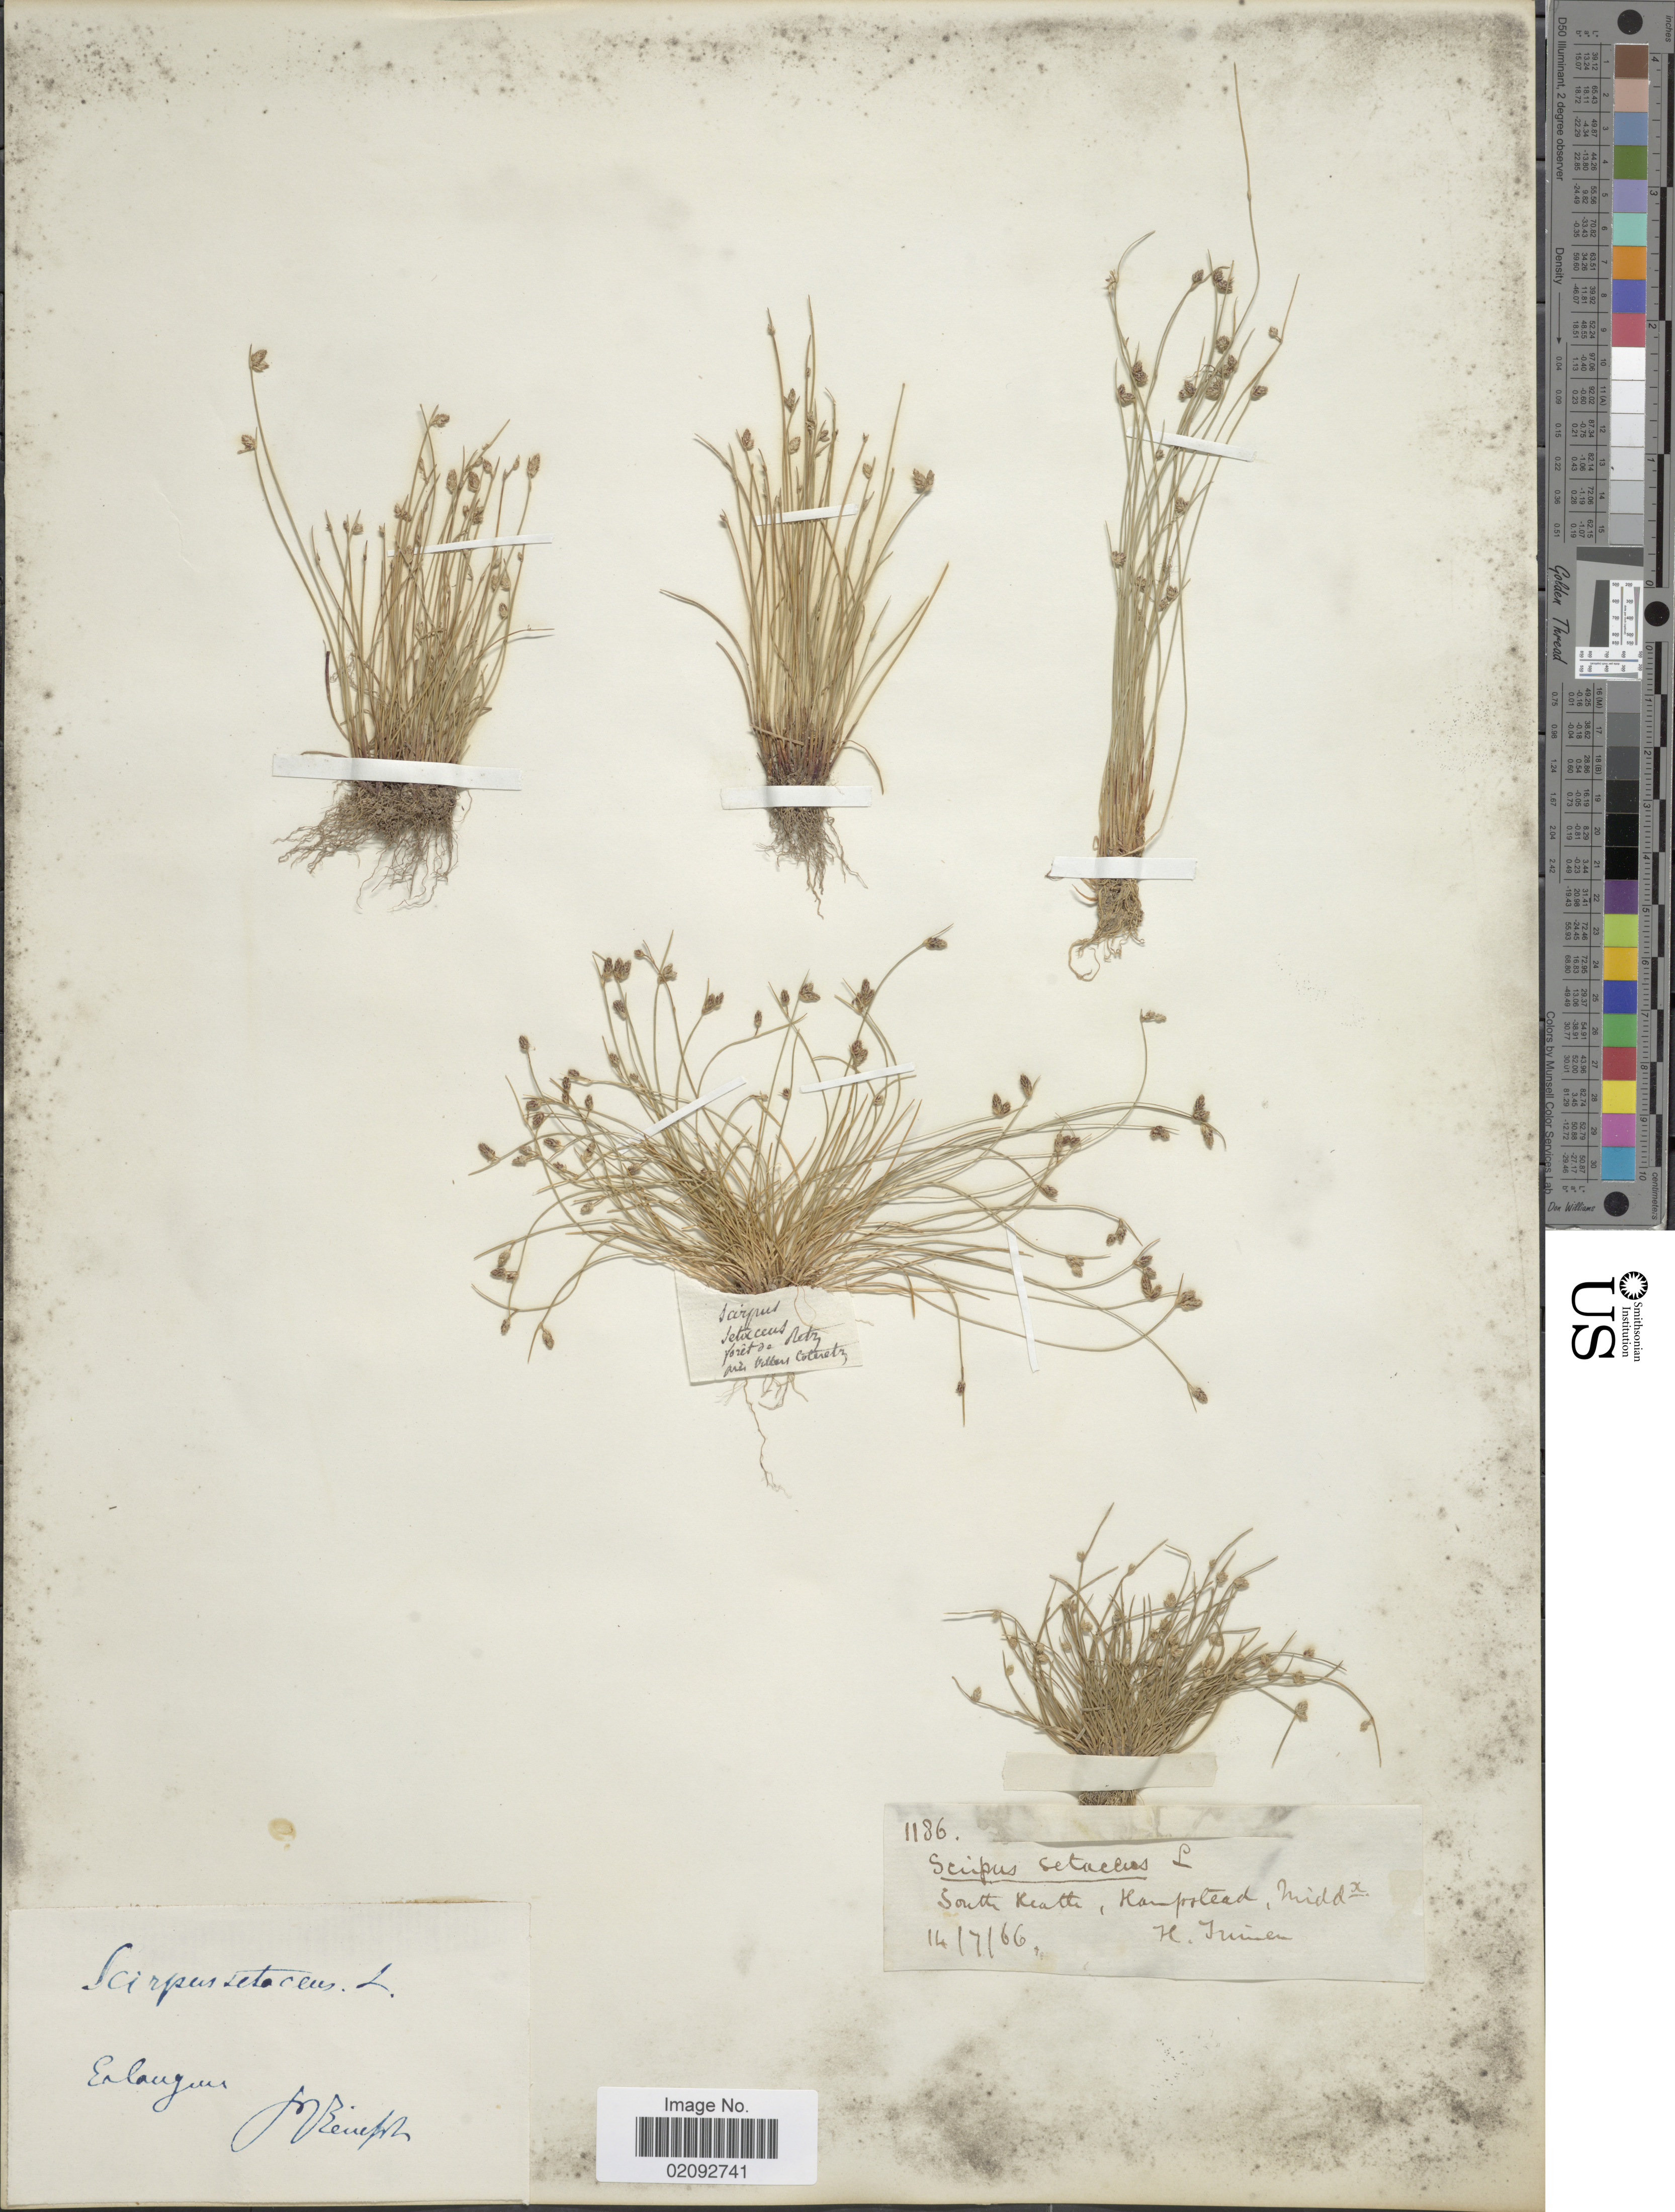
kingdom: Plantae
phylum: Tracheophyta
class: Liliopsida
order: Poales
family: Cyperaceae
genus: Isolepis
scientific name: Isolepis setacea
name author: (L.) R. Br.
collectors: P. F. Reinsch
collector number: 1186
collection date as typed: Transcribed d/m/y: 14/7/66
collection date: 1866-07-14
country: United Kingdom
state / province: England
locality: South Heath, Hampstead, Middlesex